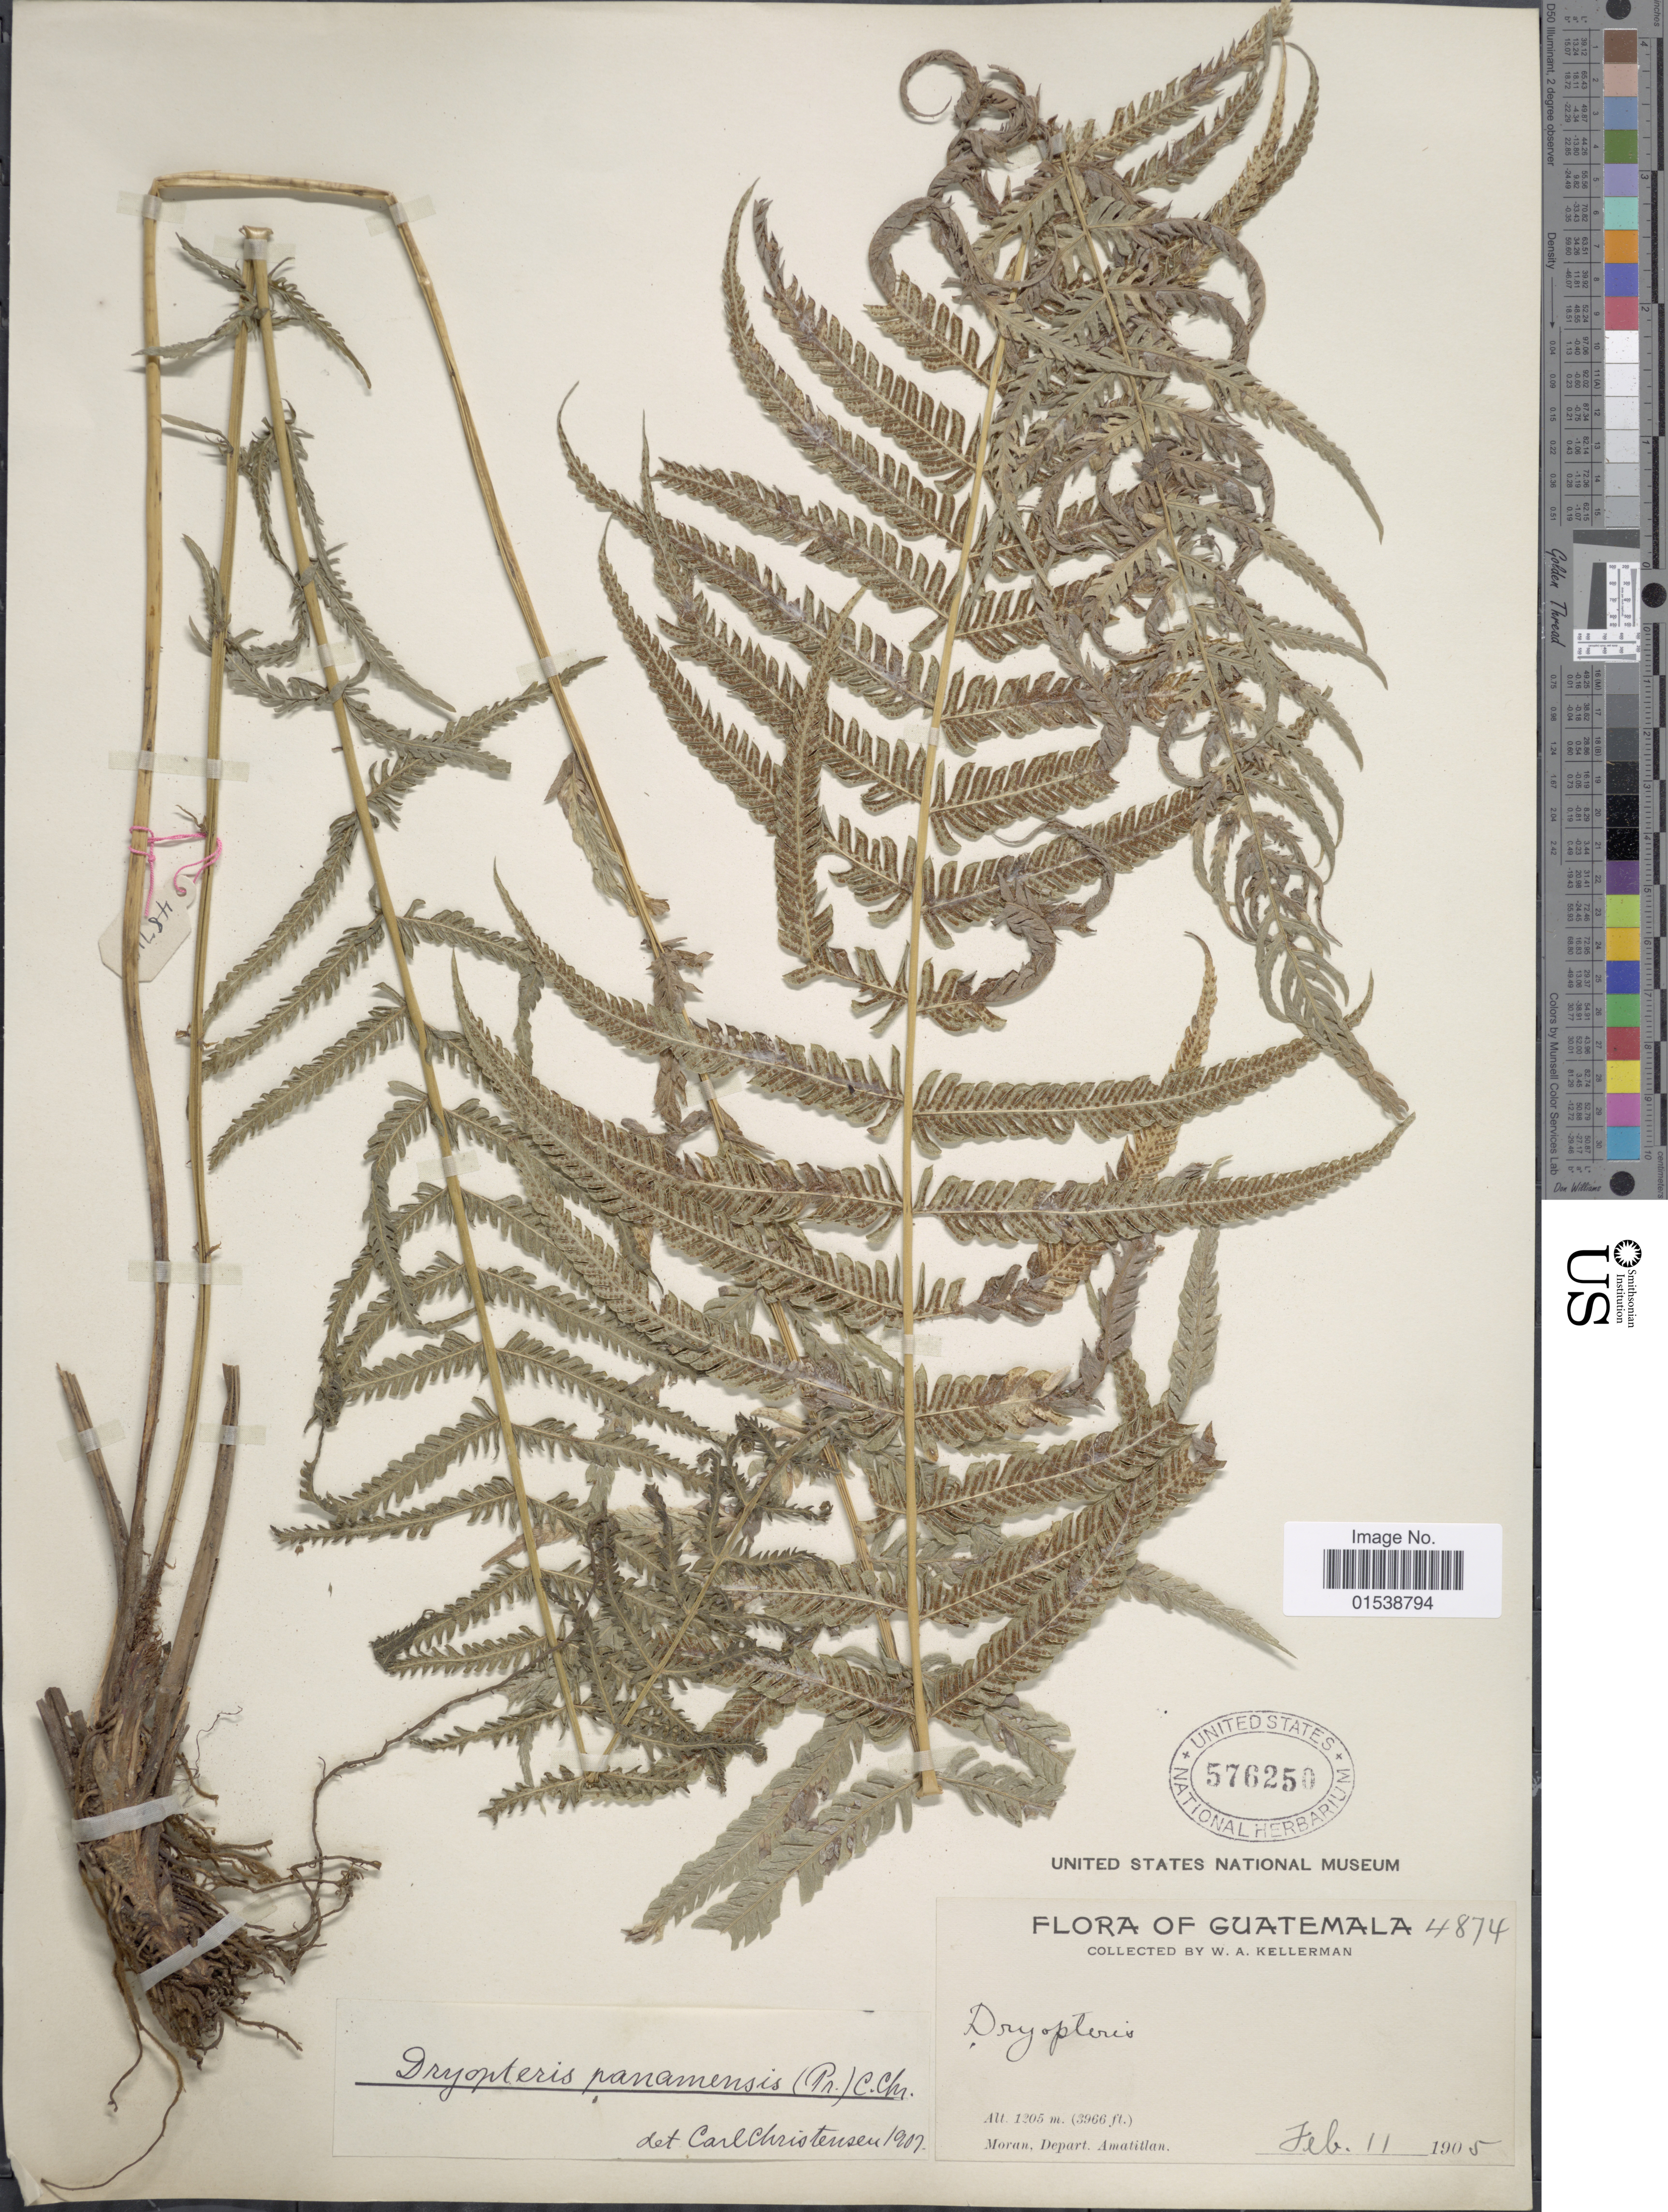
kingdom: Plantae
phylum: Tracheophyta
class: Polypodiopsida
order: Polypodiales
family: Thelypteridaceae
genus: Amauropelta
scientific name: Amauropelta resinifera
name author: (Desv.) Pic. Serm.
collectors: W. Kellerman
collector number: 4874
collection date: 1905-02-11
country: Guatemala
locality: Moran, Depart. Amatitlan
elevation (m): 1205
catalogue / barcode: US 476250